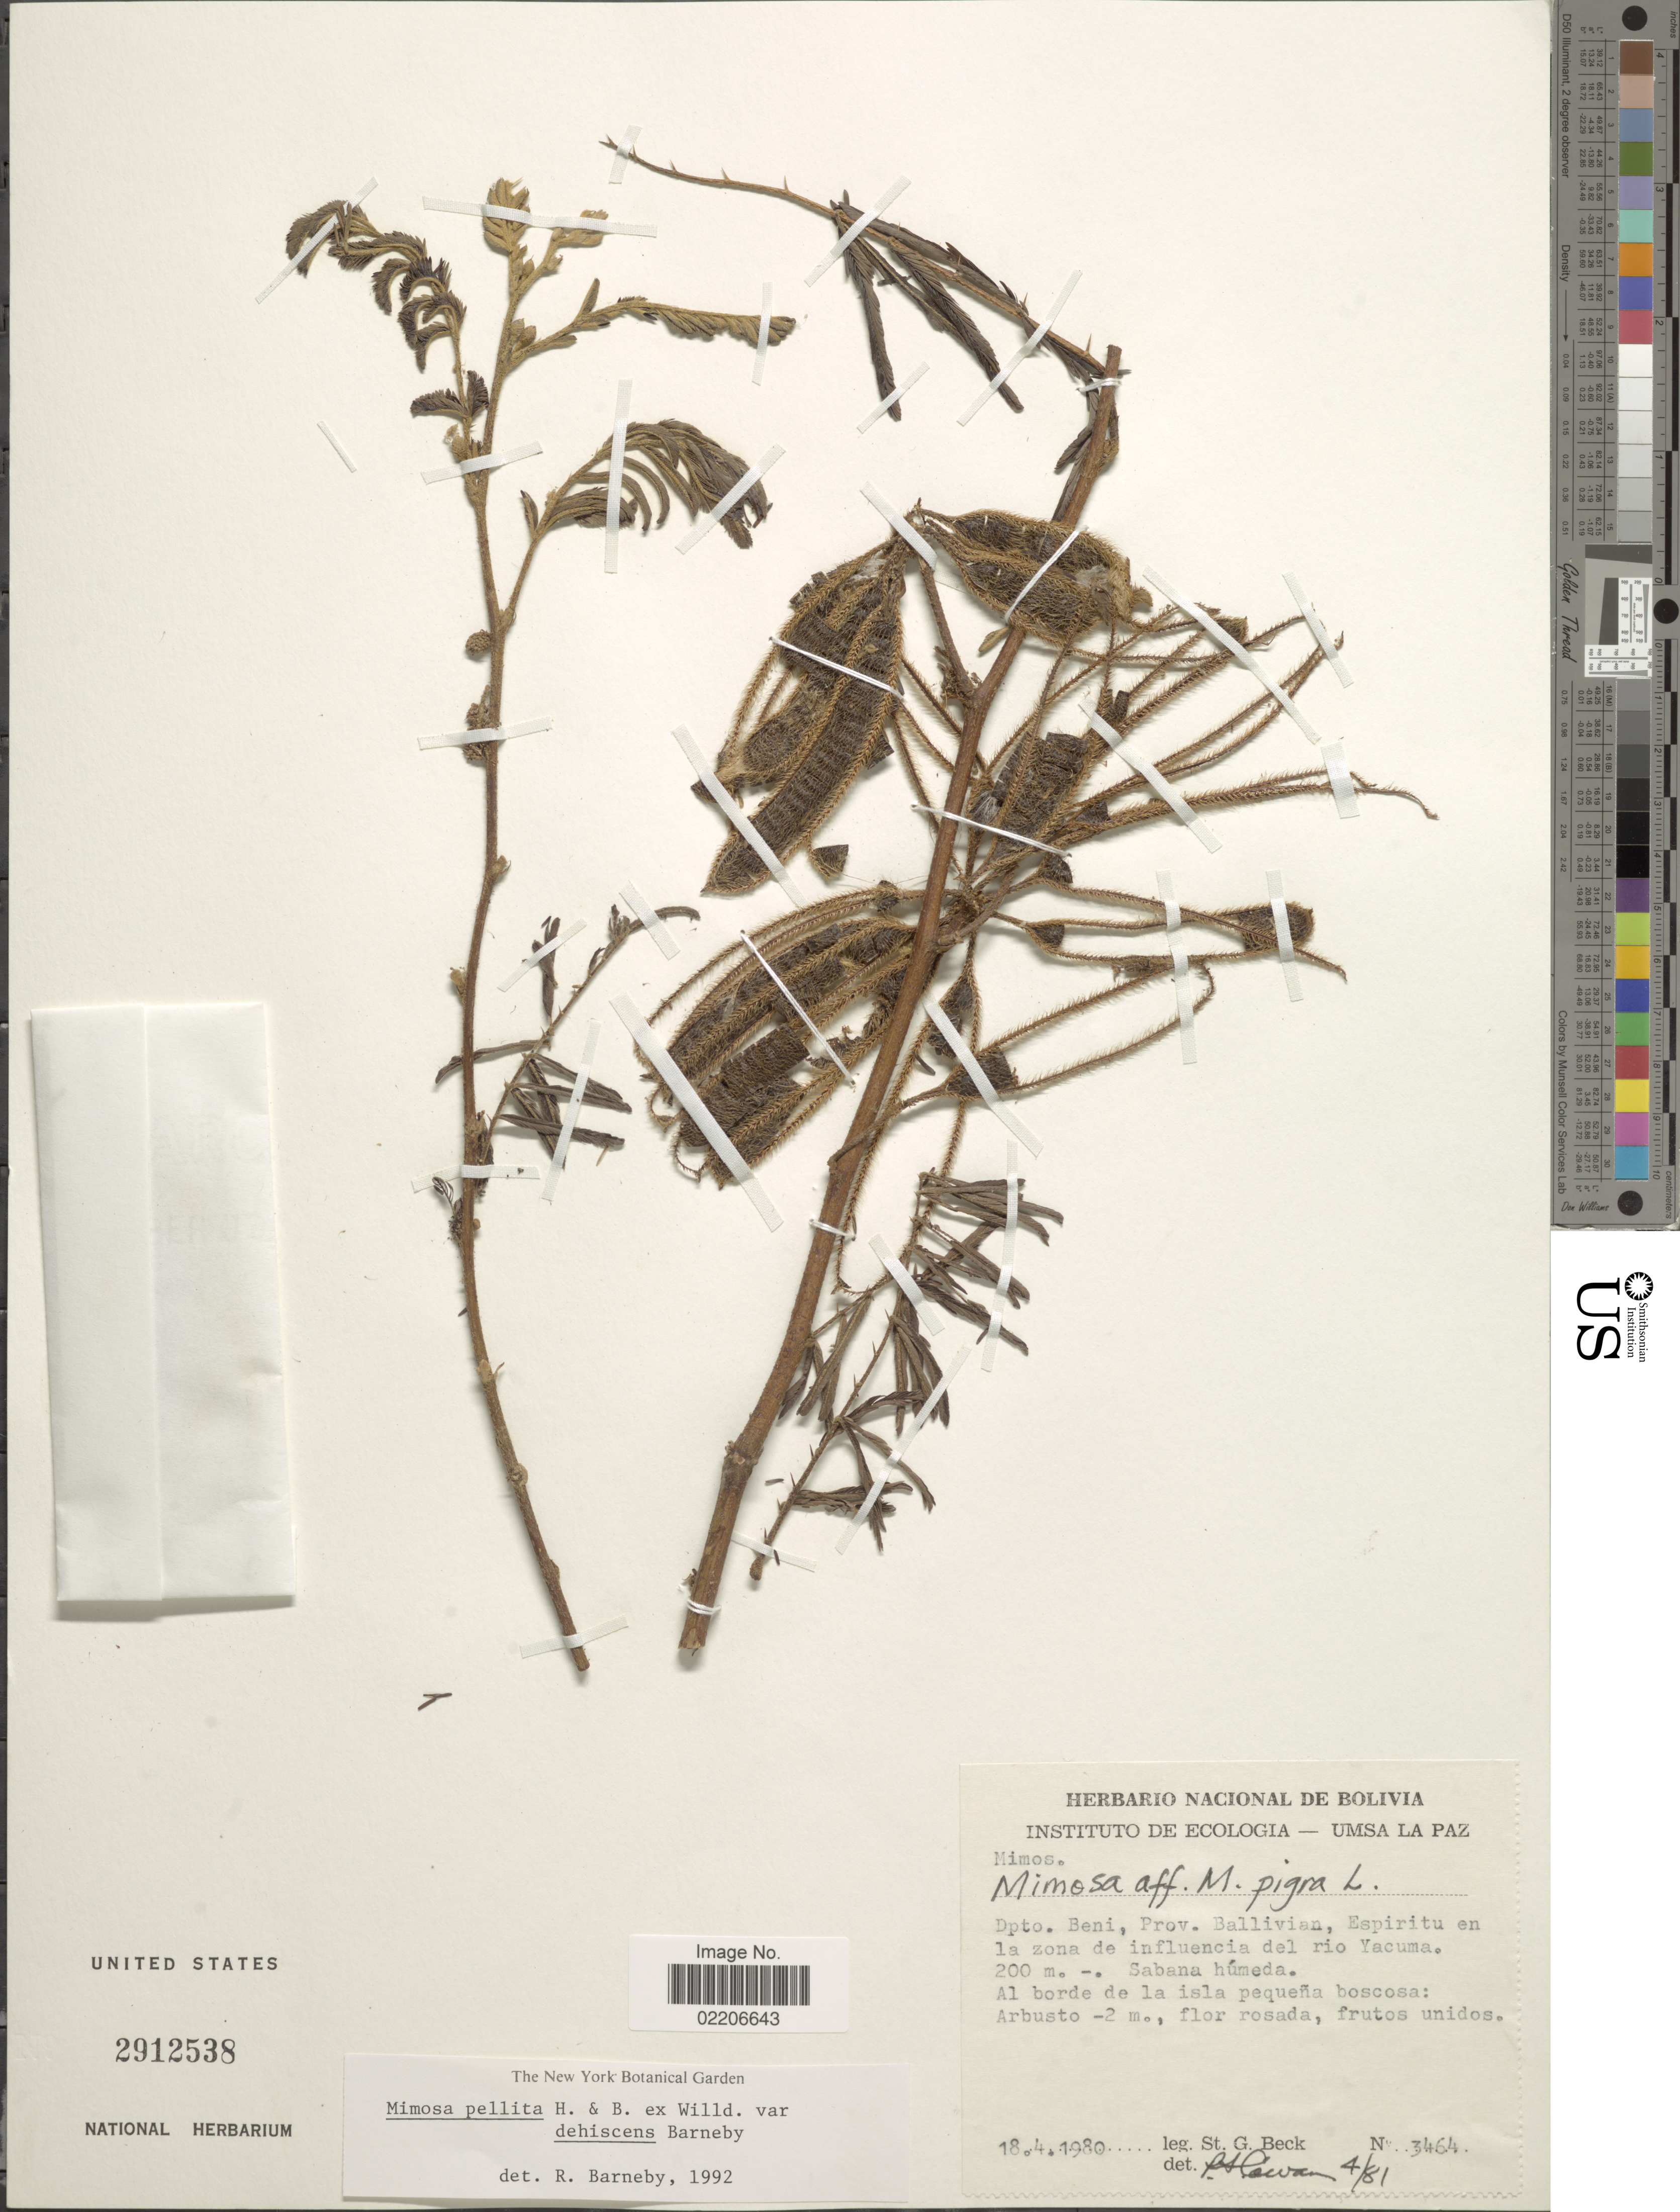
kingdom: Plantae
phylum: Tracheophyta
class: Magnoliopsida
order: Fabales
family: Fabaceae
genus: Mimosa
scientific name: Mimosa pellita var. dehiscens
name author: Barneby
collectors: S. G. Beck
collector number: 3464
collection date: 1980-04-18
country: Bolivia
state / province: Beni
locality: Dpto. Beni, prov. Ballivian, Espiritu en la zona de influencia del rio Yacuma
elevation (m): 200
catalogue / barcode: US 2912538